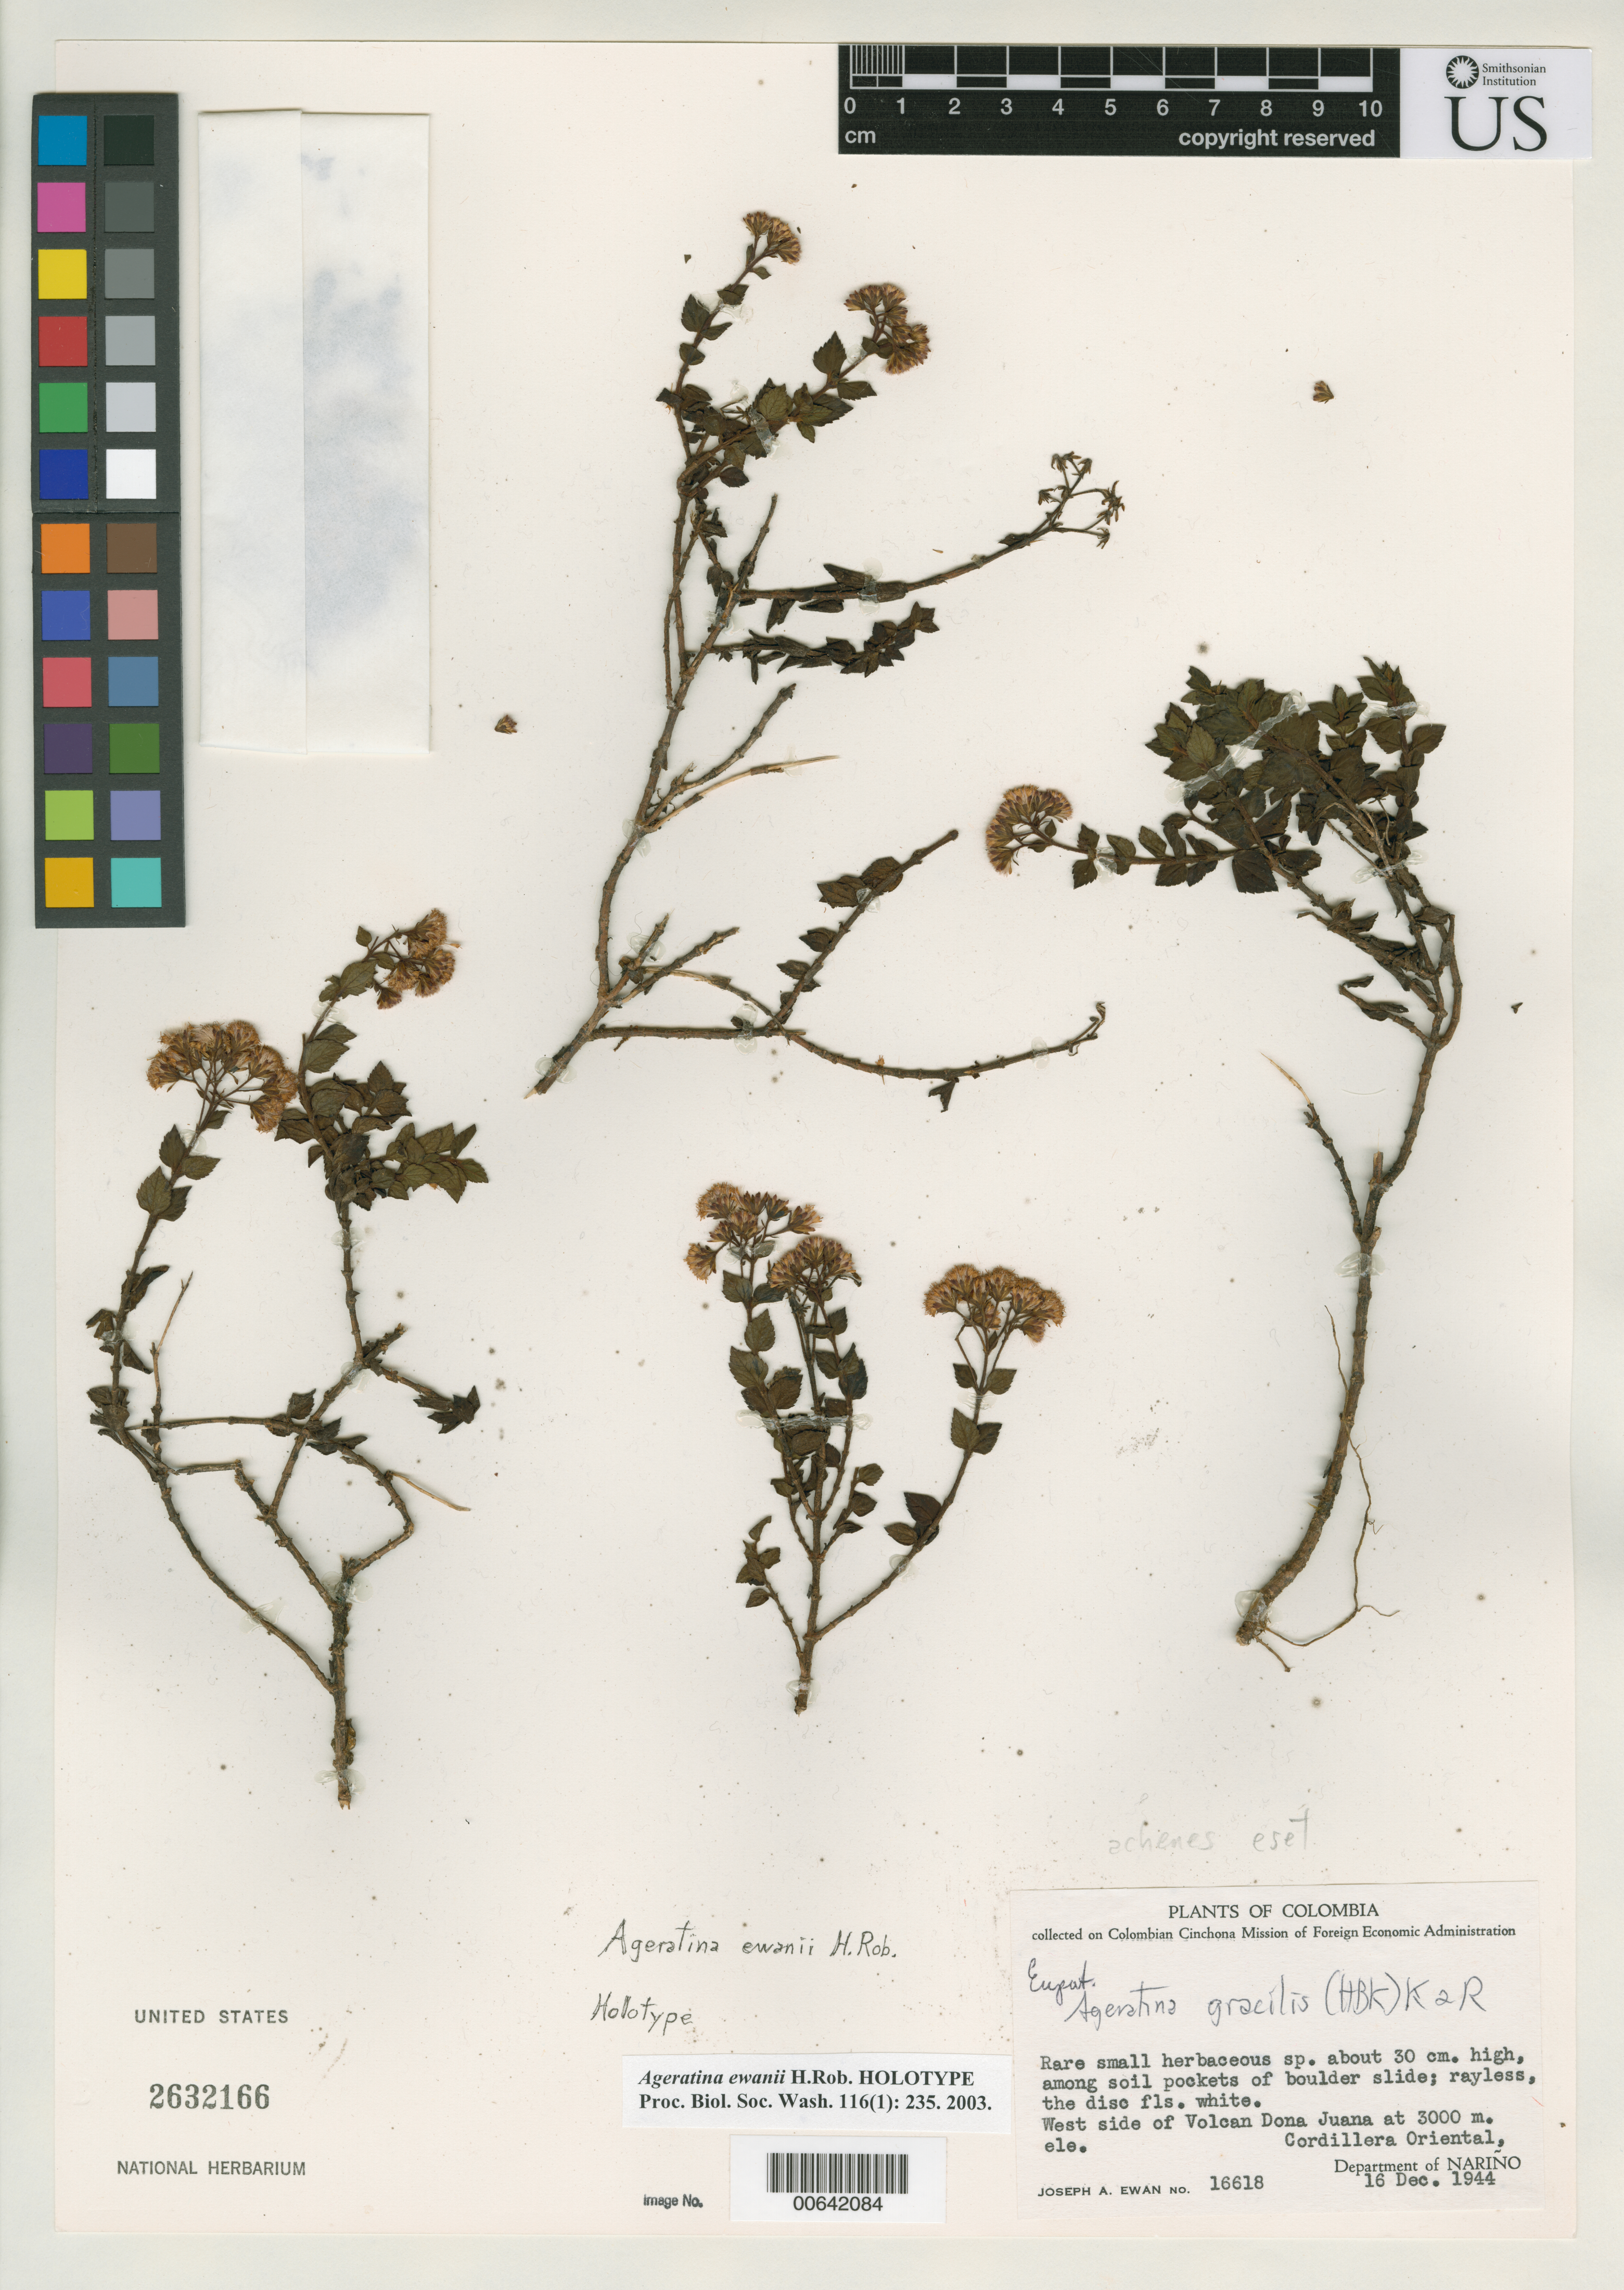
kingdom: Plantae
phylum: Tracheophyta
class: Magnoliopsida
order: Asterales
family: Asteraceae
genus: Ageratina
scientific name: Ageratina ewanii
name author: H. Rob.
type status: Holotype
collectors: J. A. Ewan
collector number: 16618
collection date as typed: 16 Dec 1944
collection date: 1944-12-16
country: Colombia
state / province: Narino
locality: Cordillera Oriental, west side of Volcan Dona Juana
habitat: Among soil pockets of boulder slide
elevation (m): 3000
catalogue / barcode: US 2632166